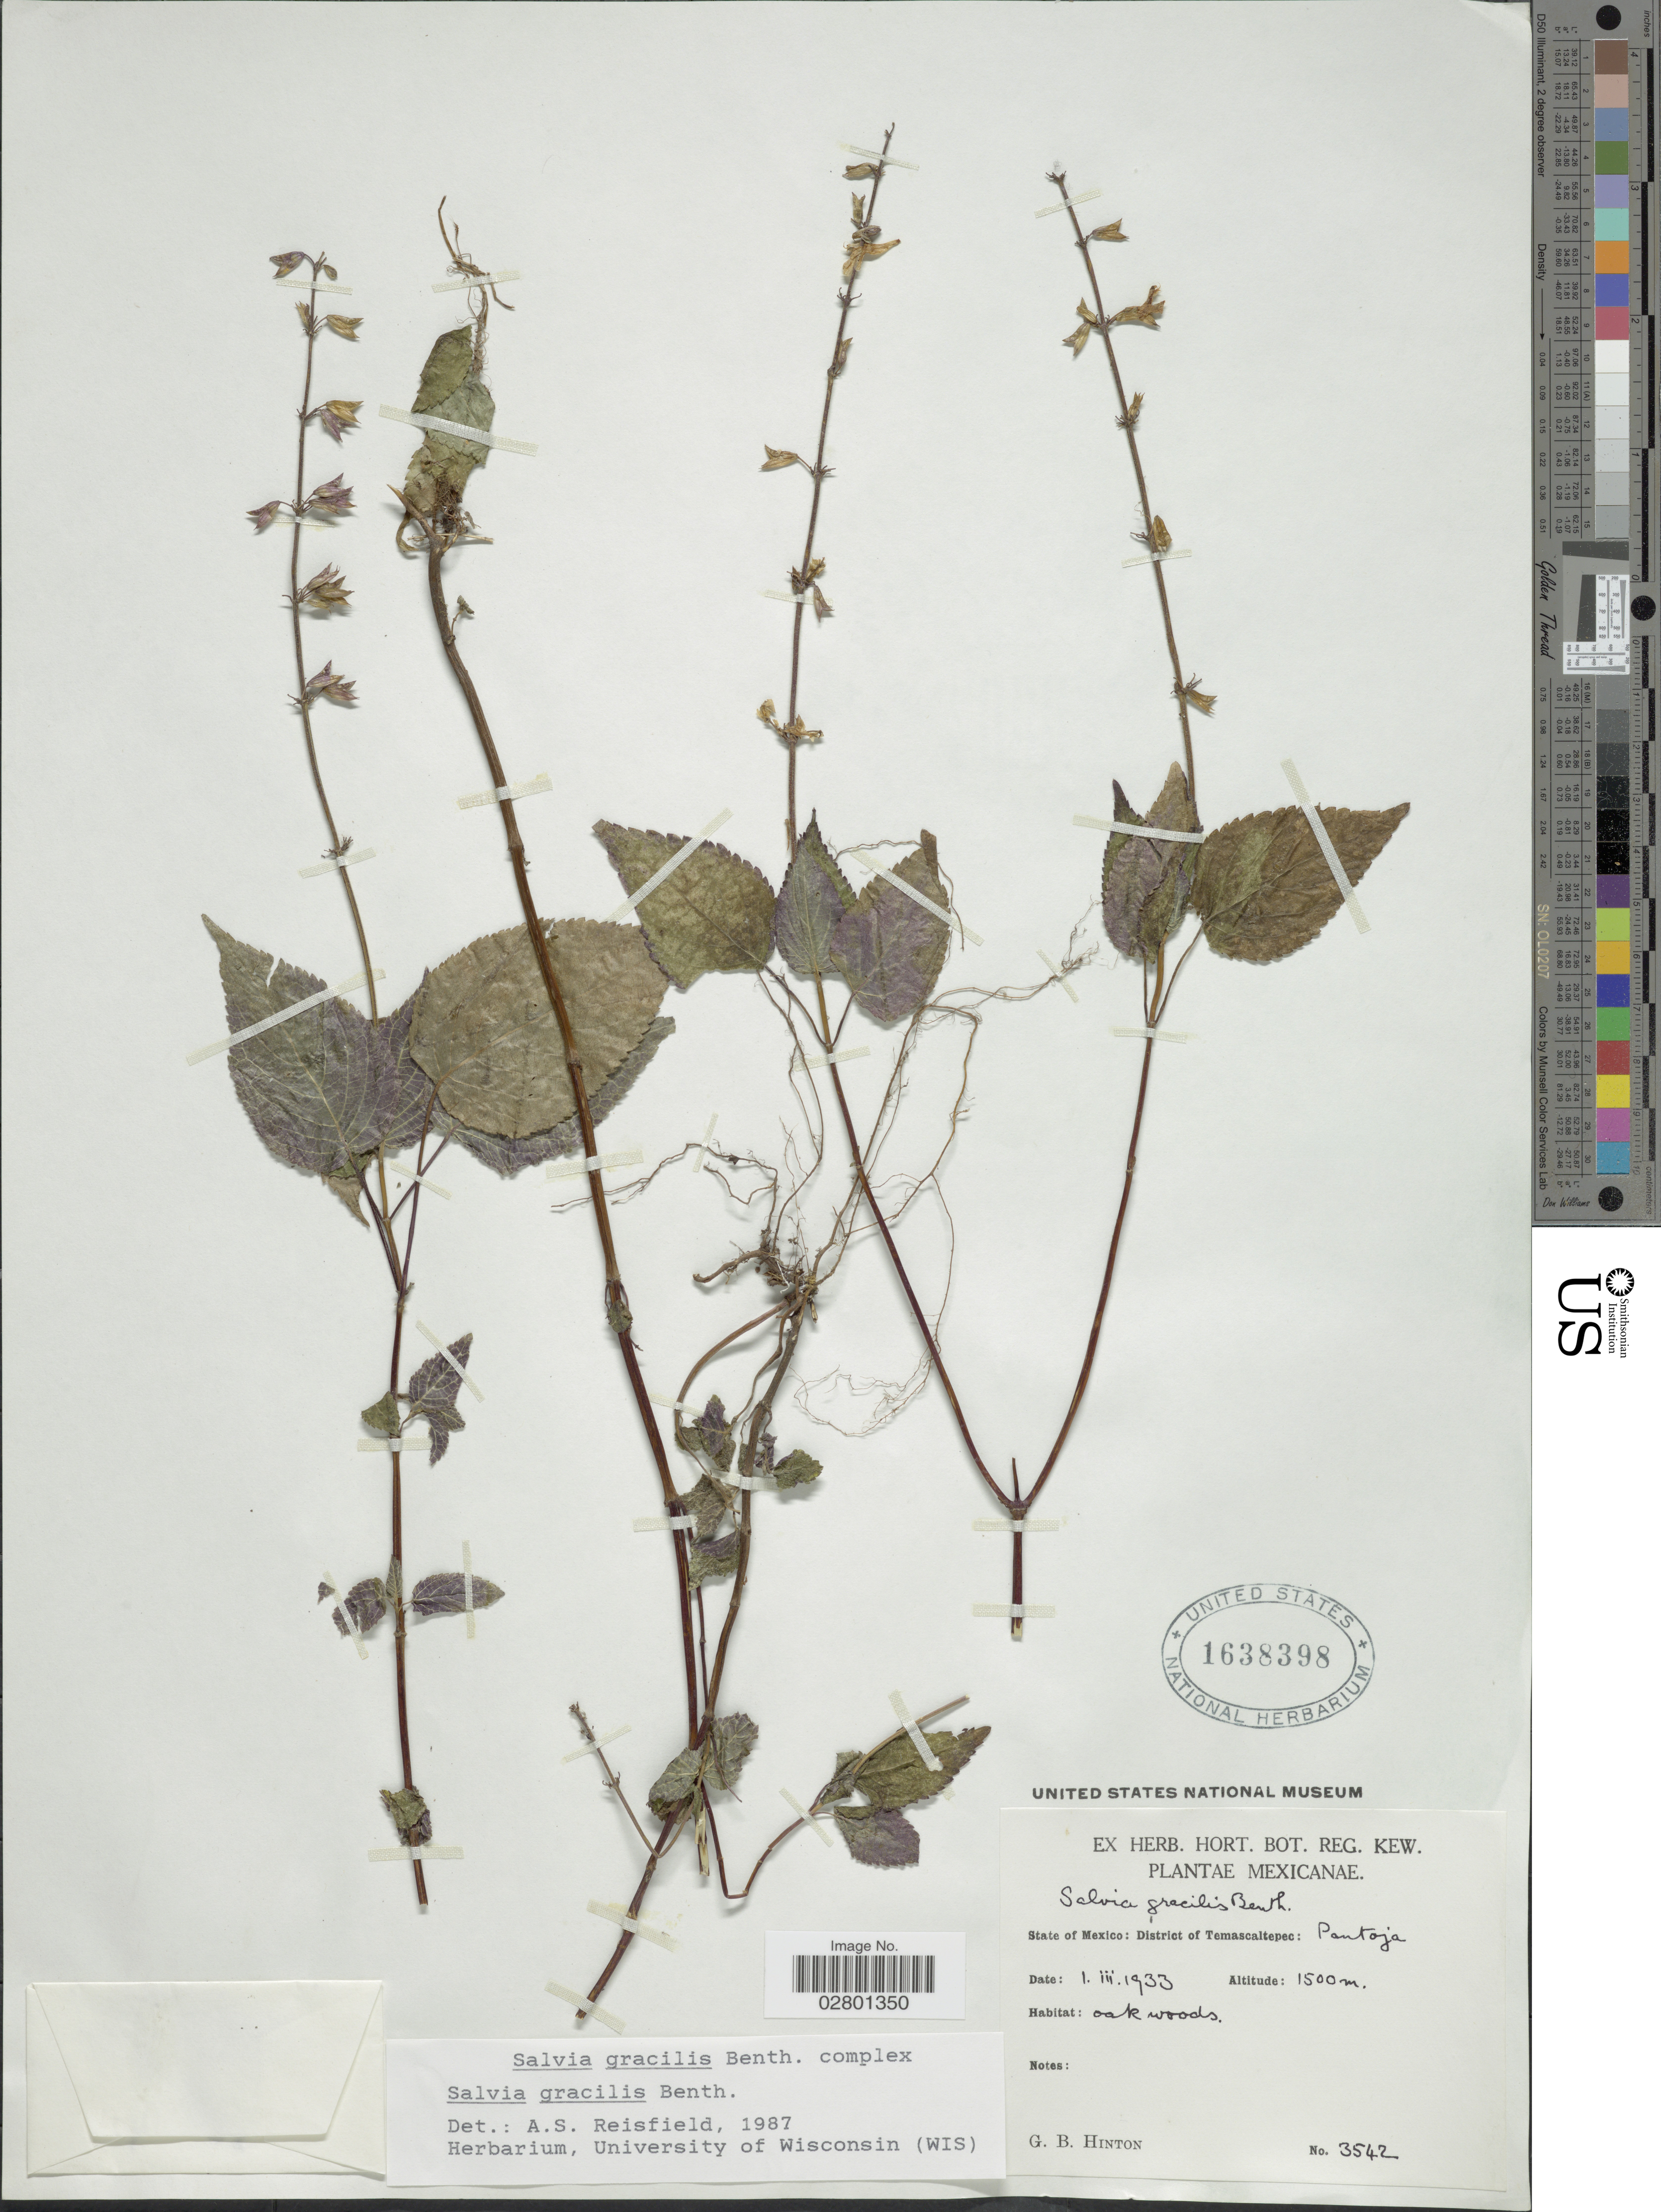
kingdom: Plantae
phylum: Tracheophyta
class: Magnoliopsida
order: Lamiales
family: Lamiaceae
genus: Salvia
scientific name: Salvia gracilis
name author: Benth.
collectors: G. B. Hinton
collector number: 3542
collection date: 1933-03-01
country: Mexico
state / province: México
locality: District of Temascaltepec: Pantoja.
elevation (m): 1500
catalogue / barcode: US 1638398